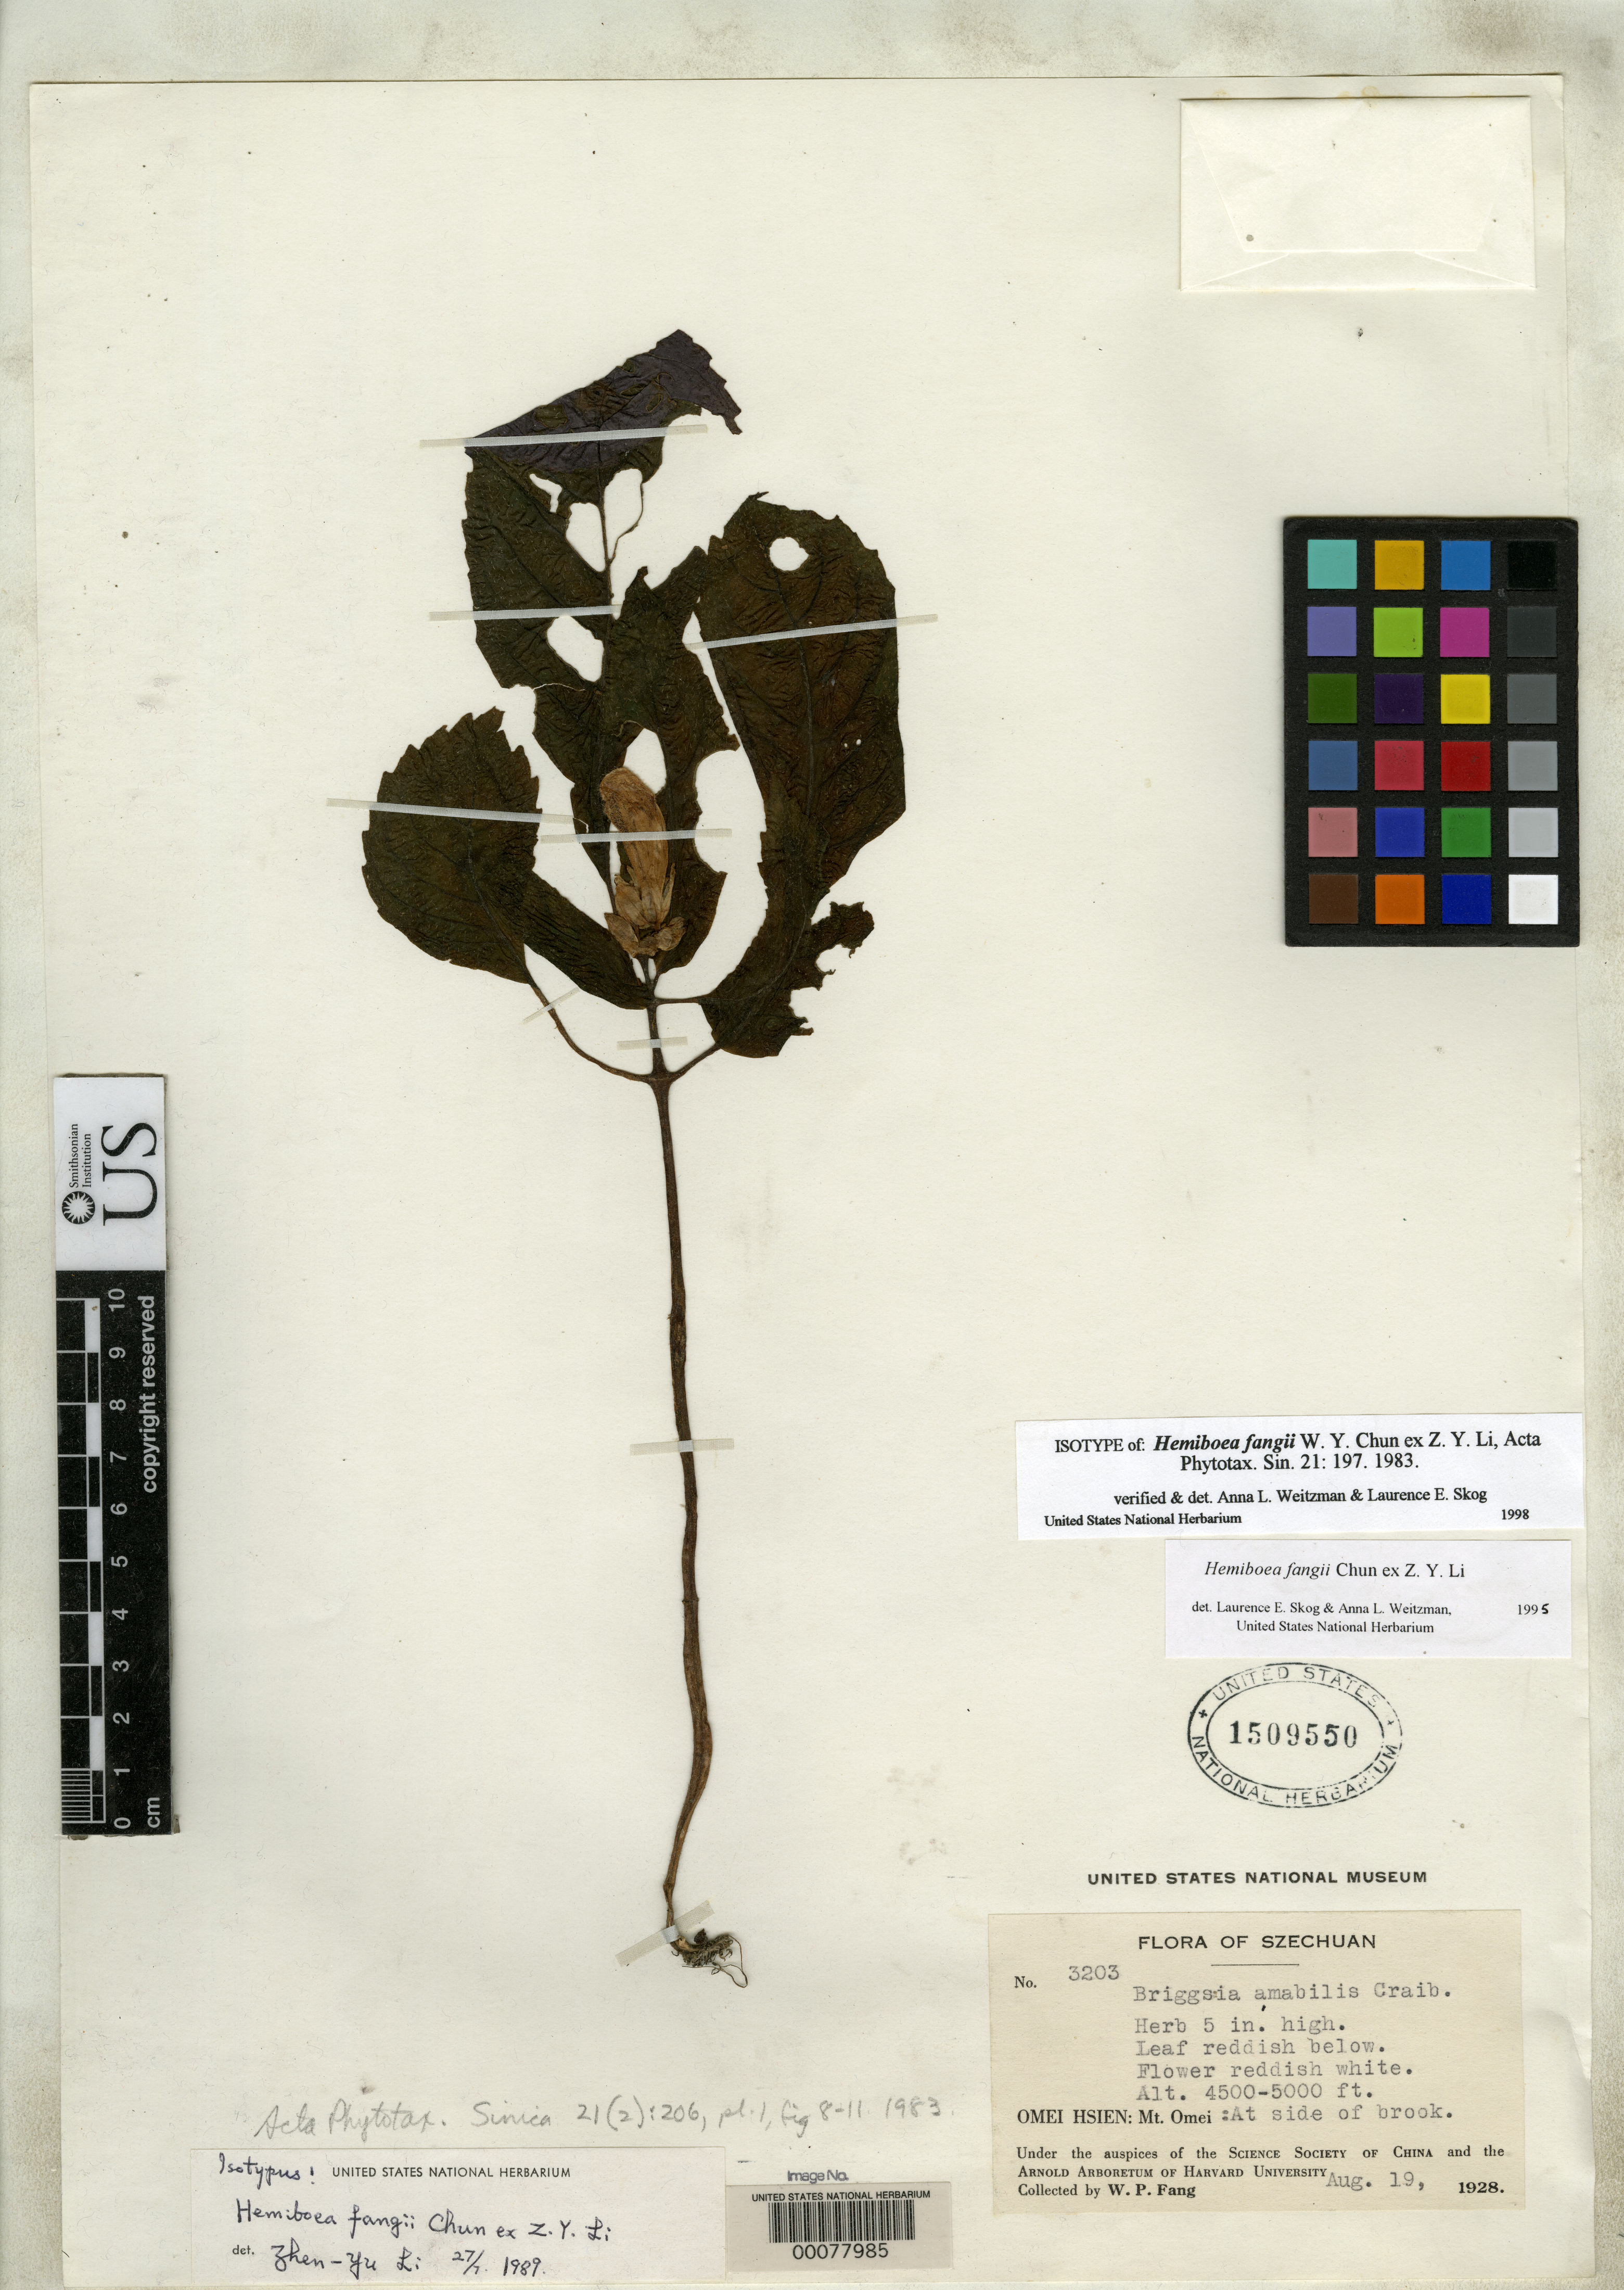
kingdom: Plantae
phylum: Tracheophyta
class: Magnoliopsida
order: Lamiales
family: Gesneriaceae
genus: Hemiboea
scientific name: Hemiboea fangii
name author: Chun ex Z.Y. Li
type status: Isotype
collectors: W. P. Fang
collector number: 3203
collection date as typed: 19 Aug 1928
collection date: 1928-08-19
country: China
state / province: Sichuan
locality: Omei Hsien, Mount Omei, side of brook.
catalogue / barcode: US 1509550